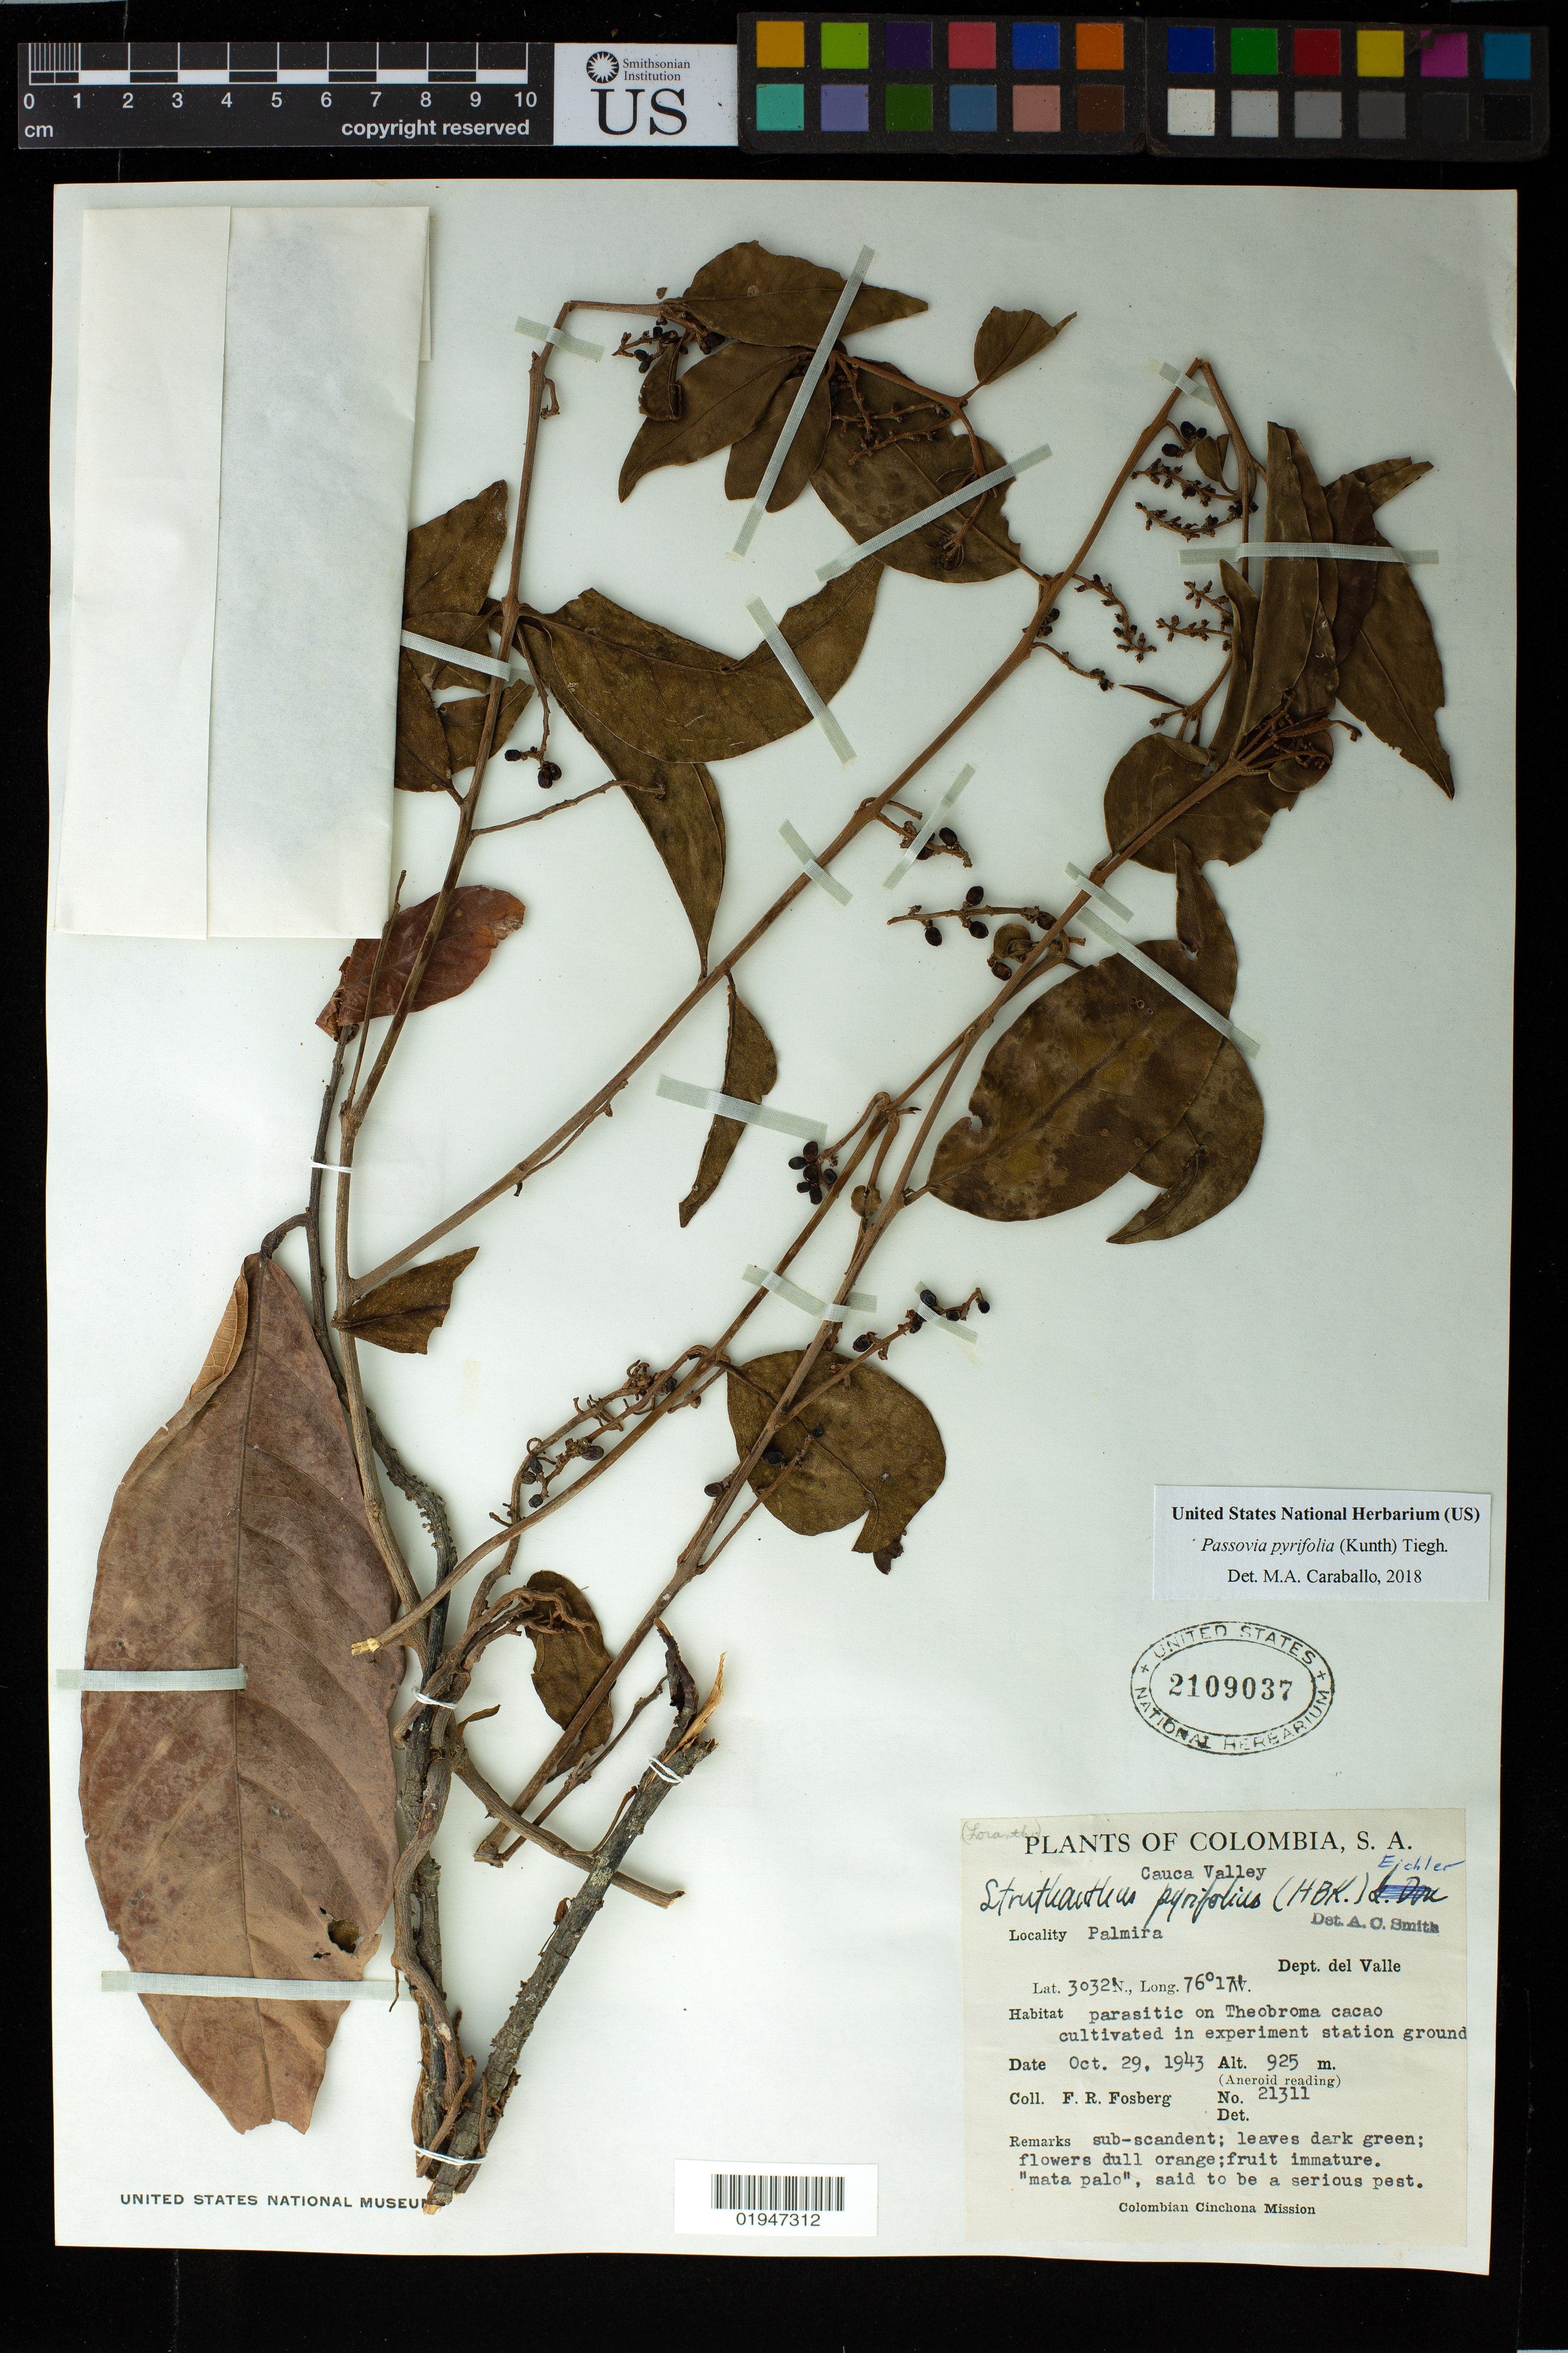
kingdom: Plantae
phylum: Tracheophyta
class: Magnoliopsida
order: Santalales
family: Loranthaceae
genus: Passovia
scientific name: Passovia pyrifolia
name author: (Kunth) Tiegh.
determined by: Caraballo-Ortiz, Marcos A., (MISS), University of Mississippi (UNITED STATES)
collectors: F. R. Fosberg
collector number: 21311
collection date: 1943-10-29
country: Colombia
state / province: Valle del Cauca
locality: Palmira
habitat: Culltivated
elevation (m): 925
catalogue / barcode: US 2109037